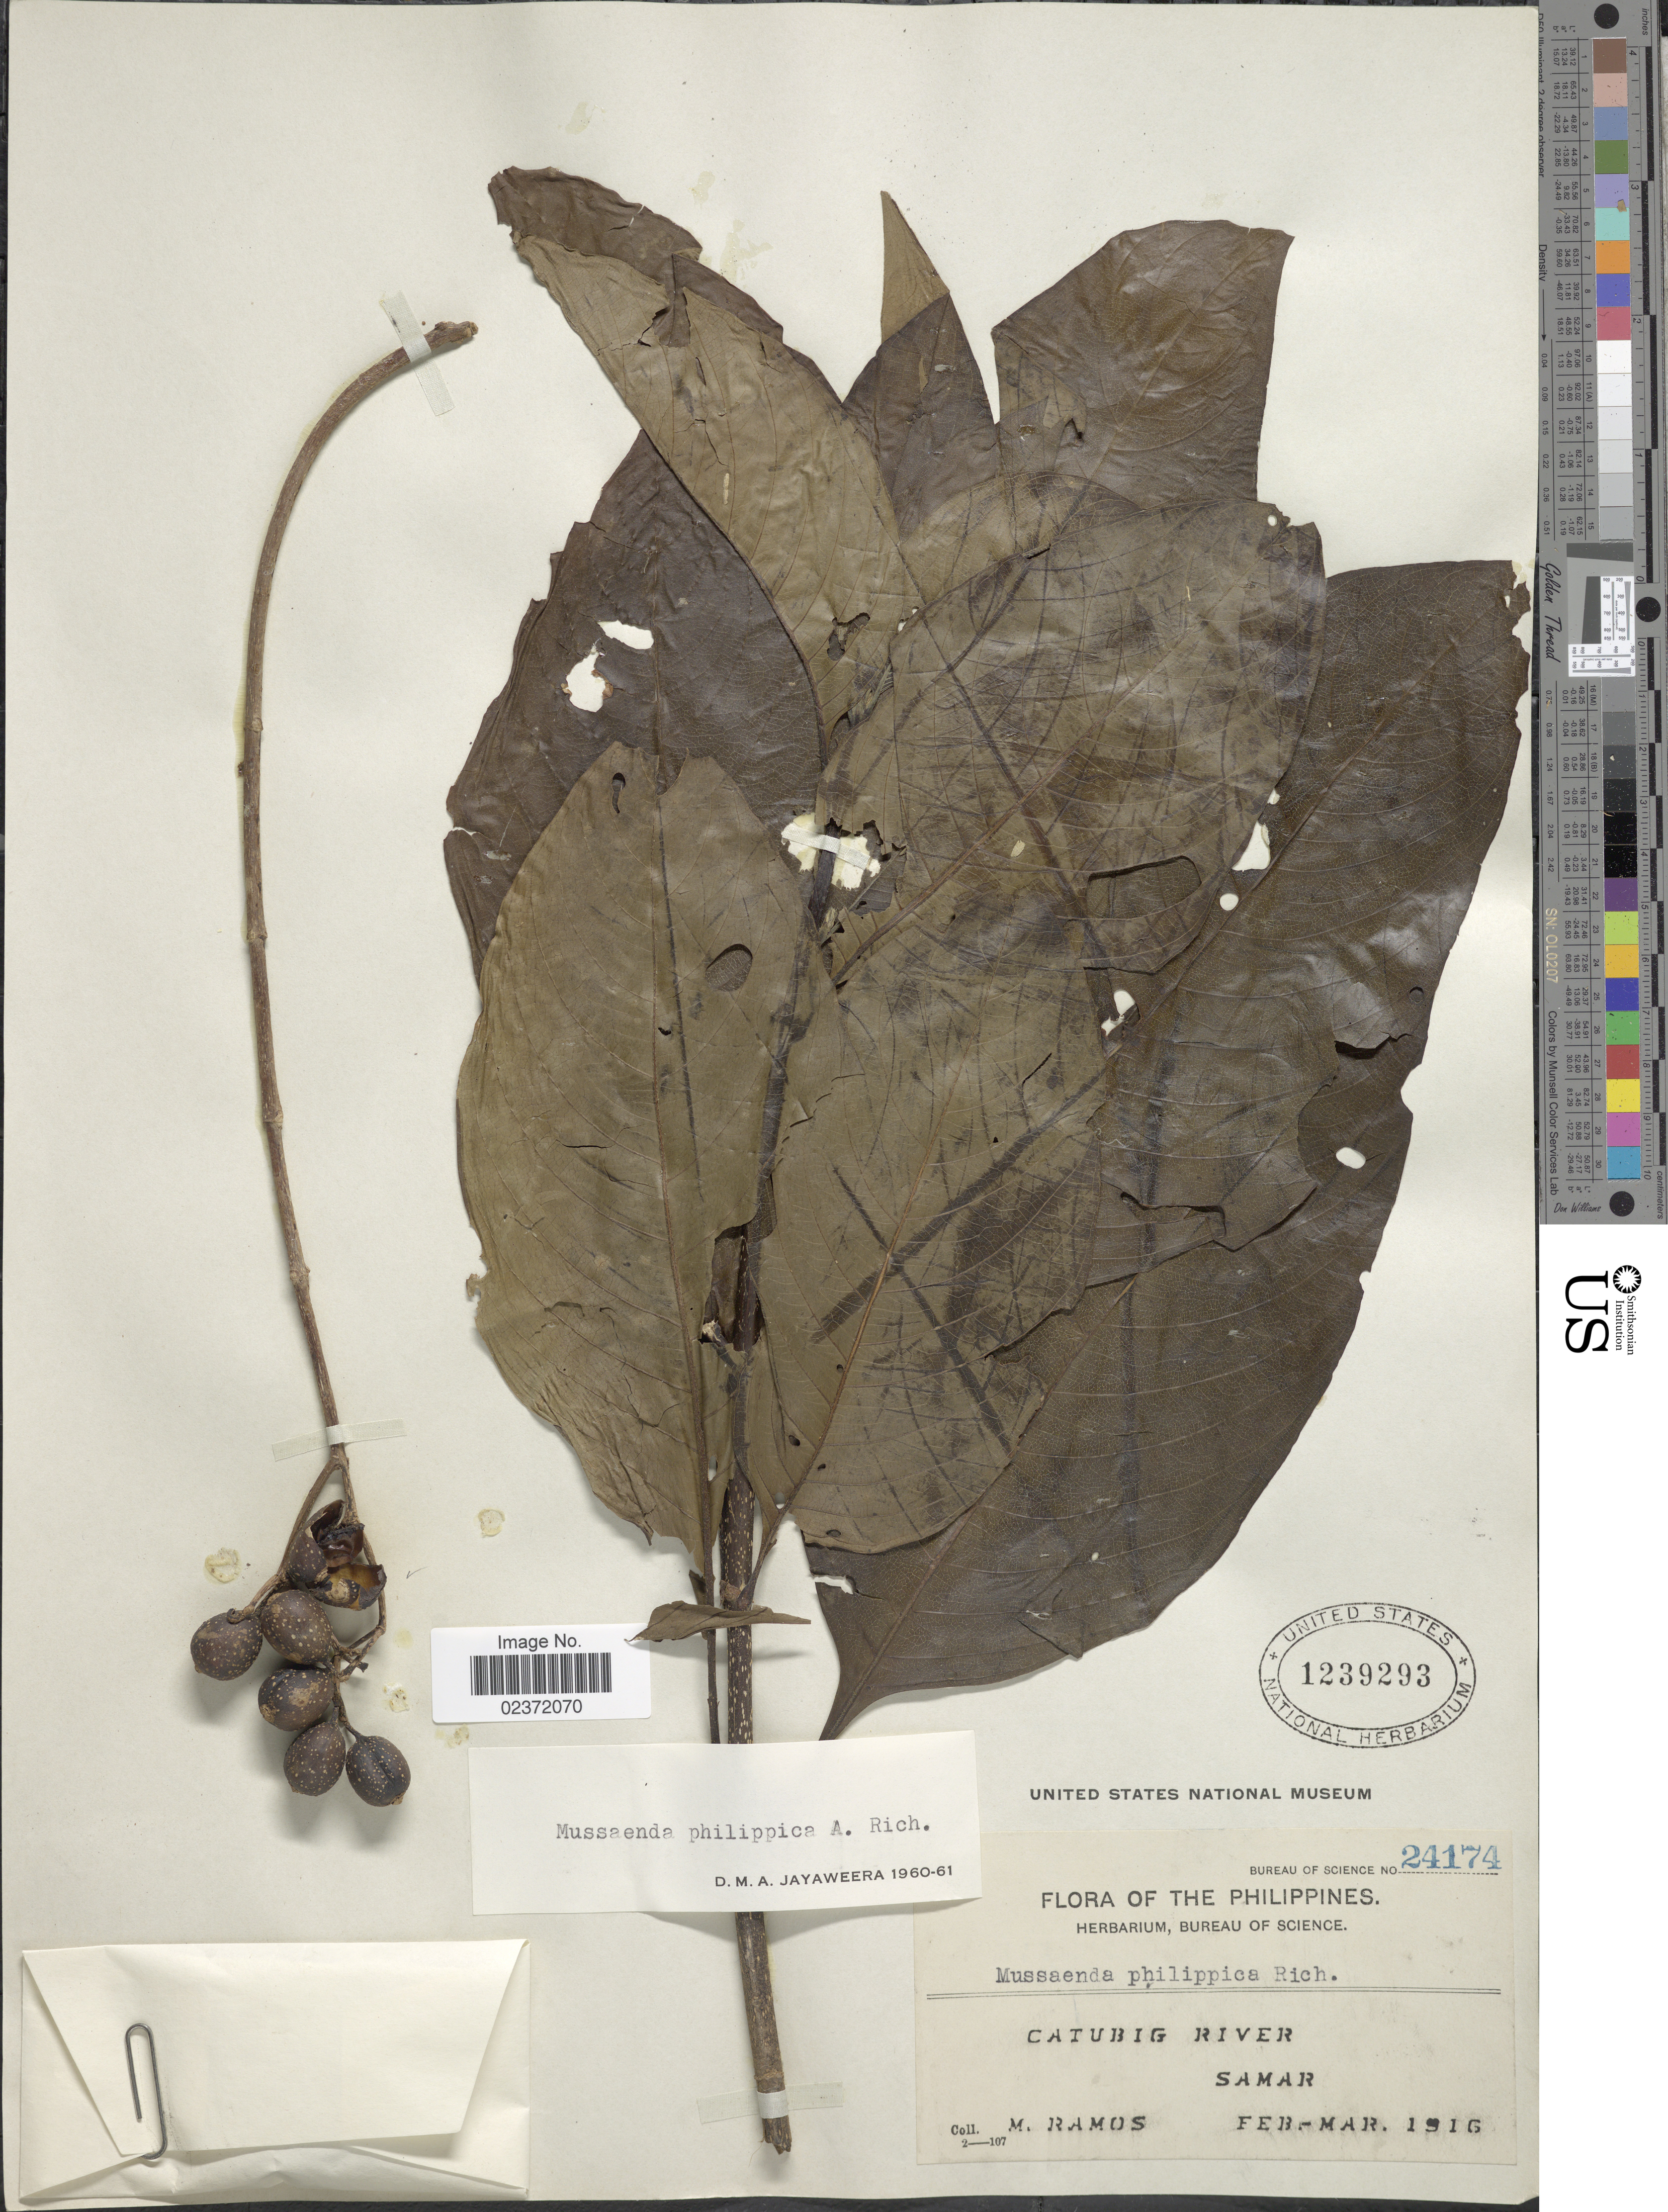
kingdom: Plantae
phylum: Tracheophyta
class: Magnoliopsida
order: Gentianales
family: Rubiaceae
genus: Mussaenda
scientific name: Mussaenda philippica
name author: A. Rich.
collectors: M. Ramos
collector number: Bureau of Science 24174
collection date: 1916-02/1916-03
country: Philippines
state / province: Eastern Visayas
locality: Catubig River, Samar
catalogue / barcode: US 1239293